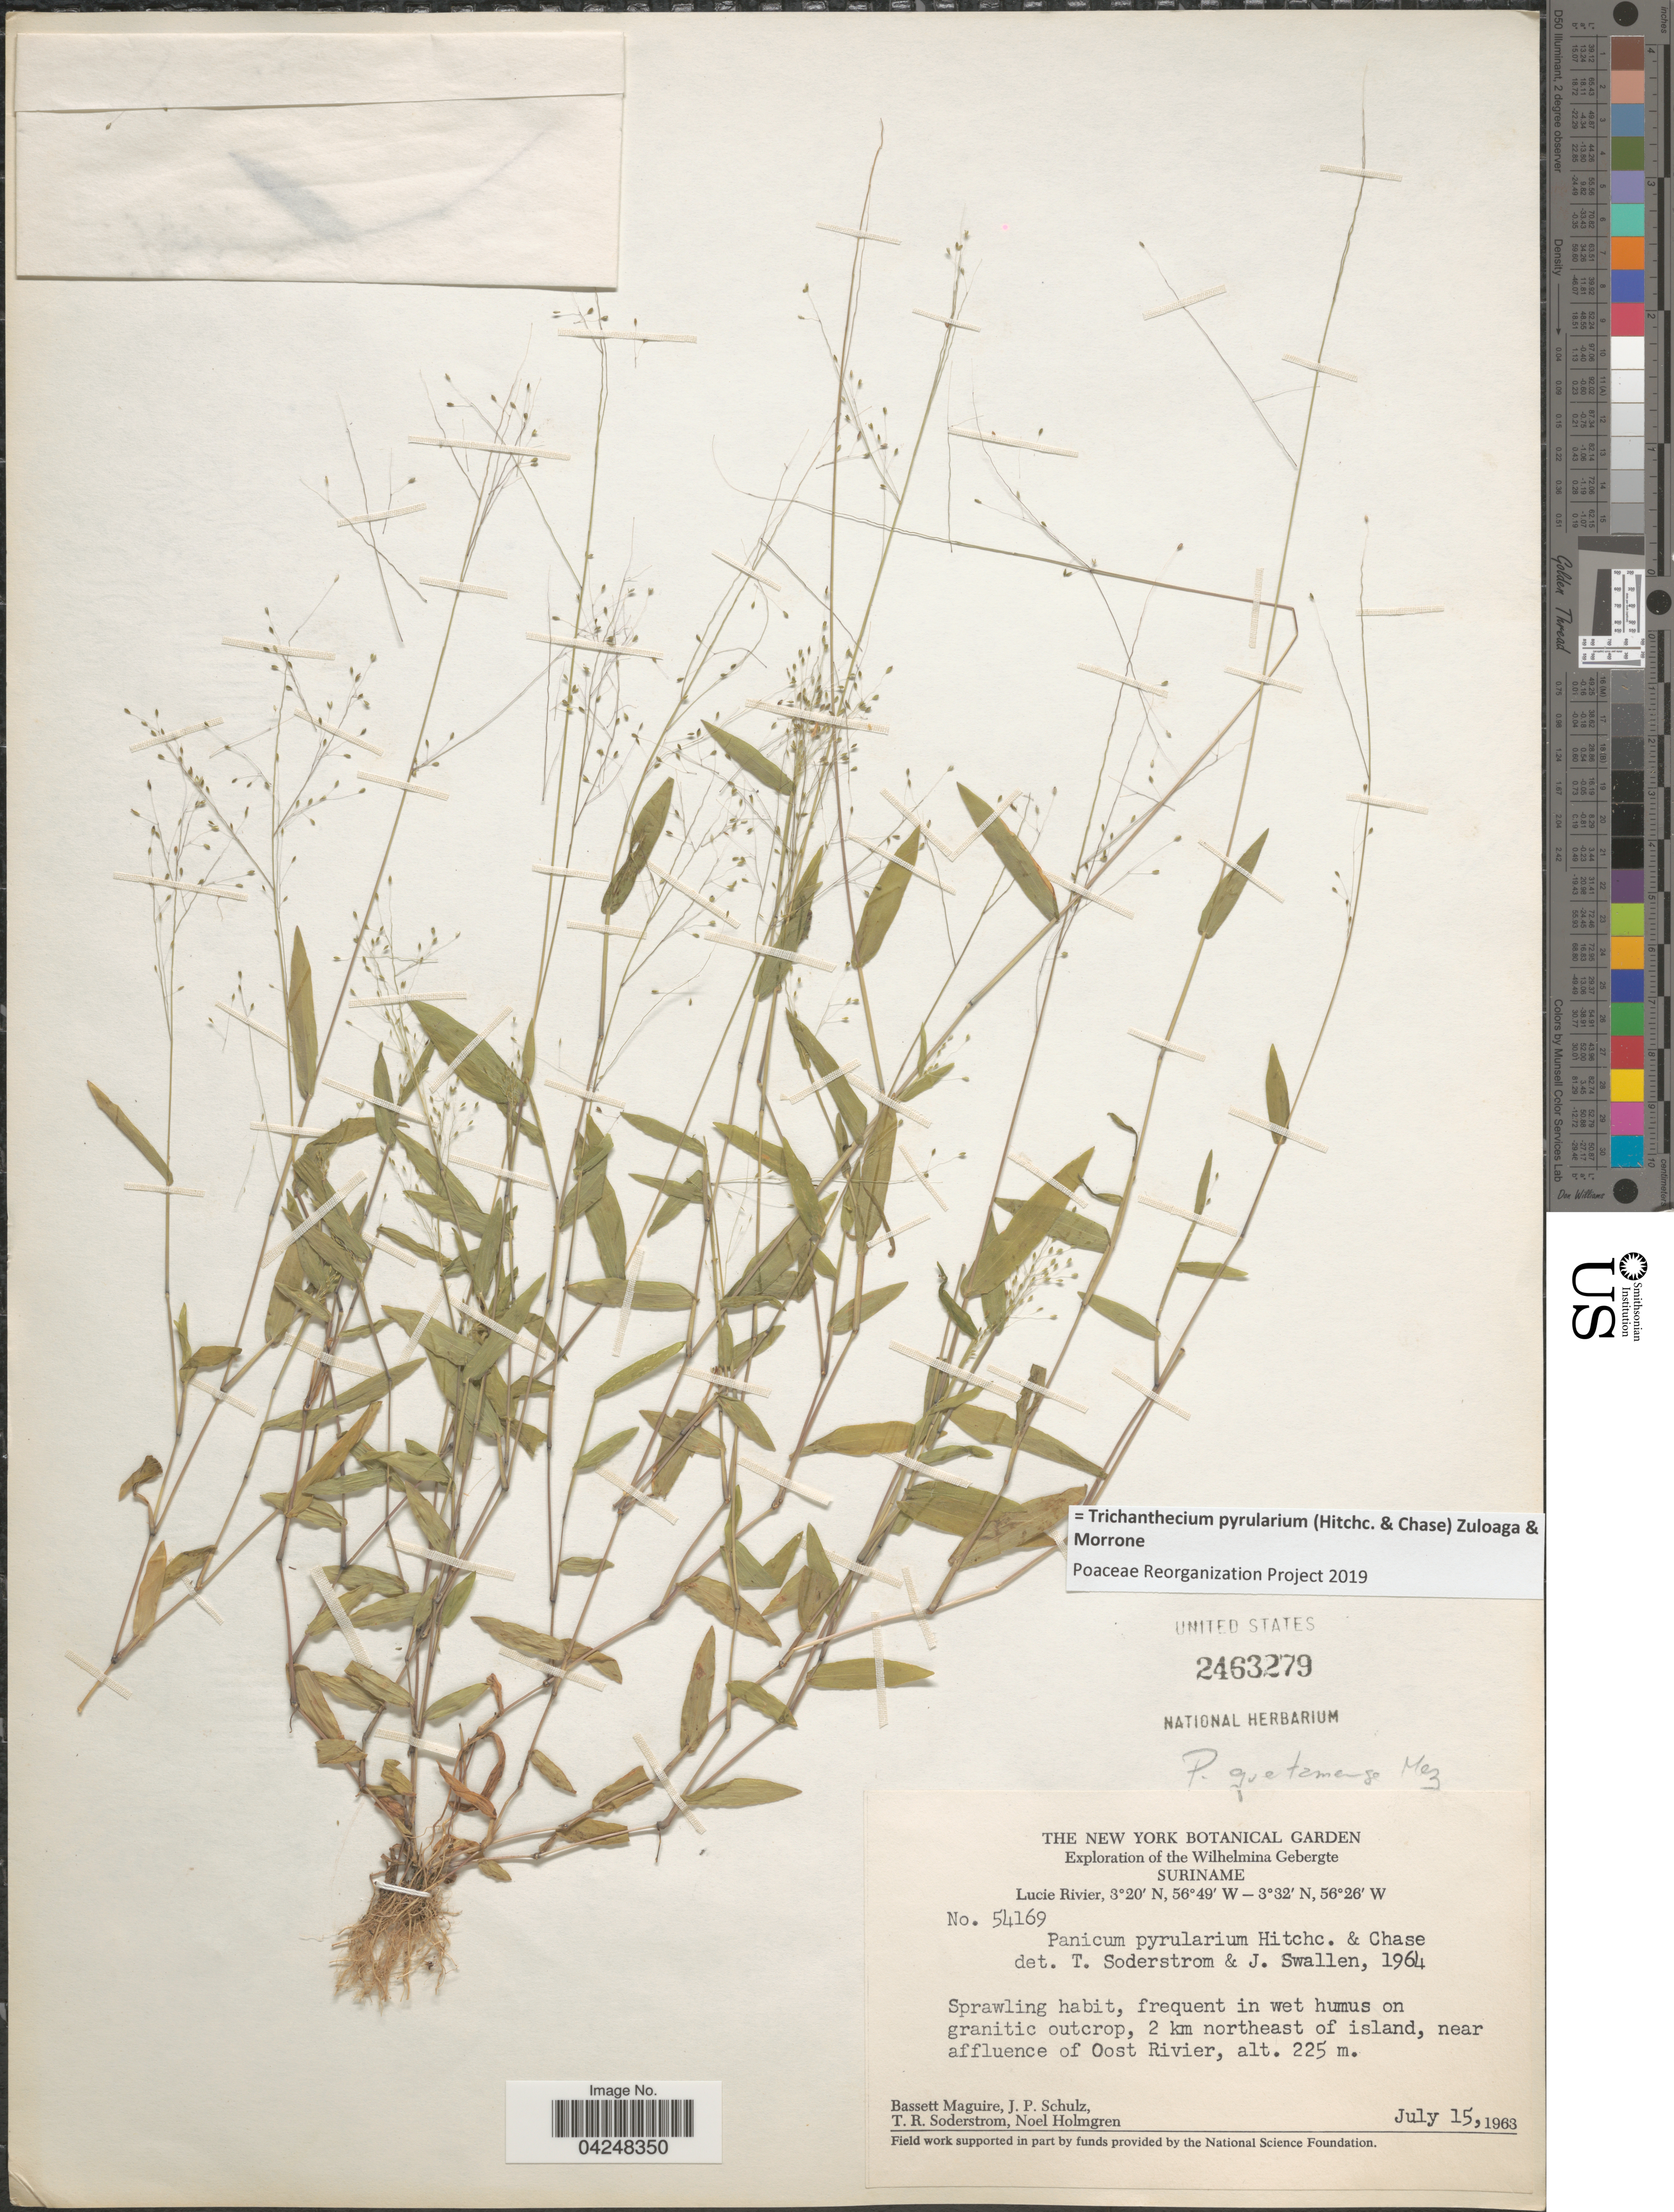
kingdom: Plantae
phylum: Tracheophyta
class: Liliopsida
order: Poales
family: Poaceae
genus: Trichanthecium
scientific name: Trichanthecium pyrularium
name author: (Hitchc. & Chase) Zuloaga & Morrone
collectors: B. Maguire, J. P. Schulz, T. R. Soderstrom & N. H. Holmgren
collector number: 54169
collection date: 1963-07-15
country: Suriname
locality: Exploration of the Wilhelmina Gebergte. Lucie Rivier. 2 km northeast of island, near affluence of Oost Rivier.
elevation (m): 225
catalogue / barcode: US 2463279